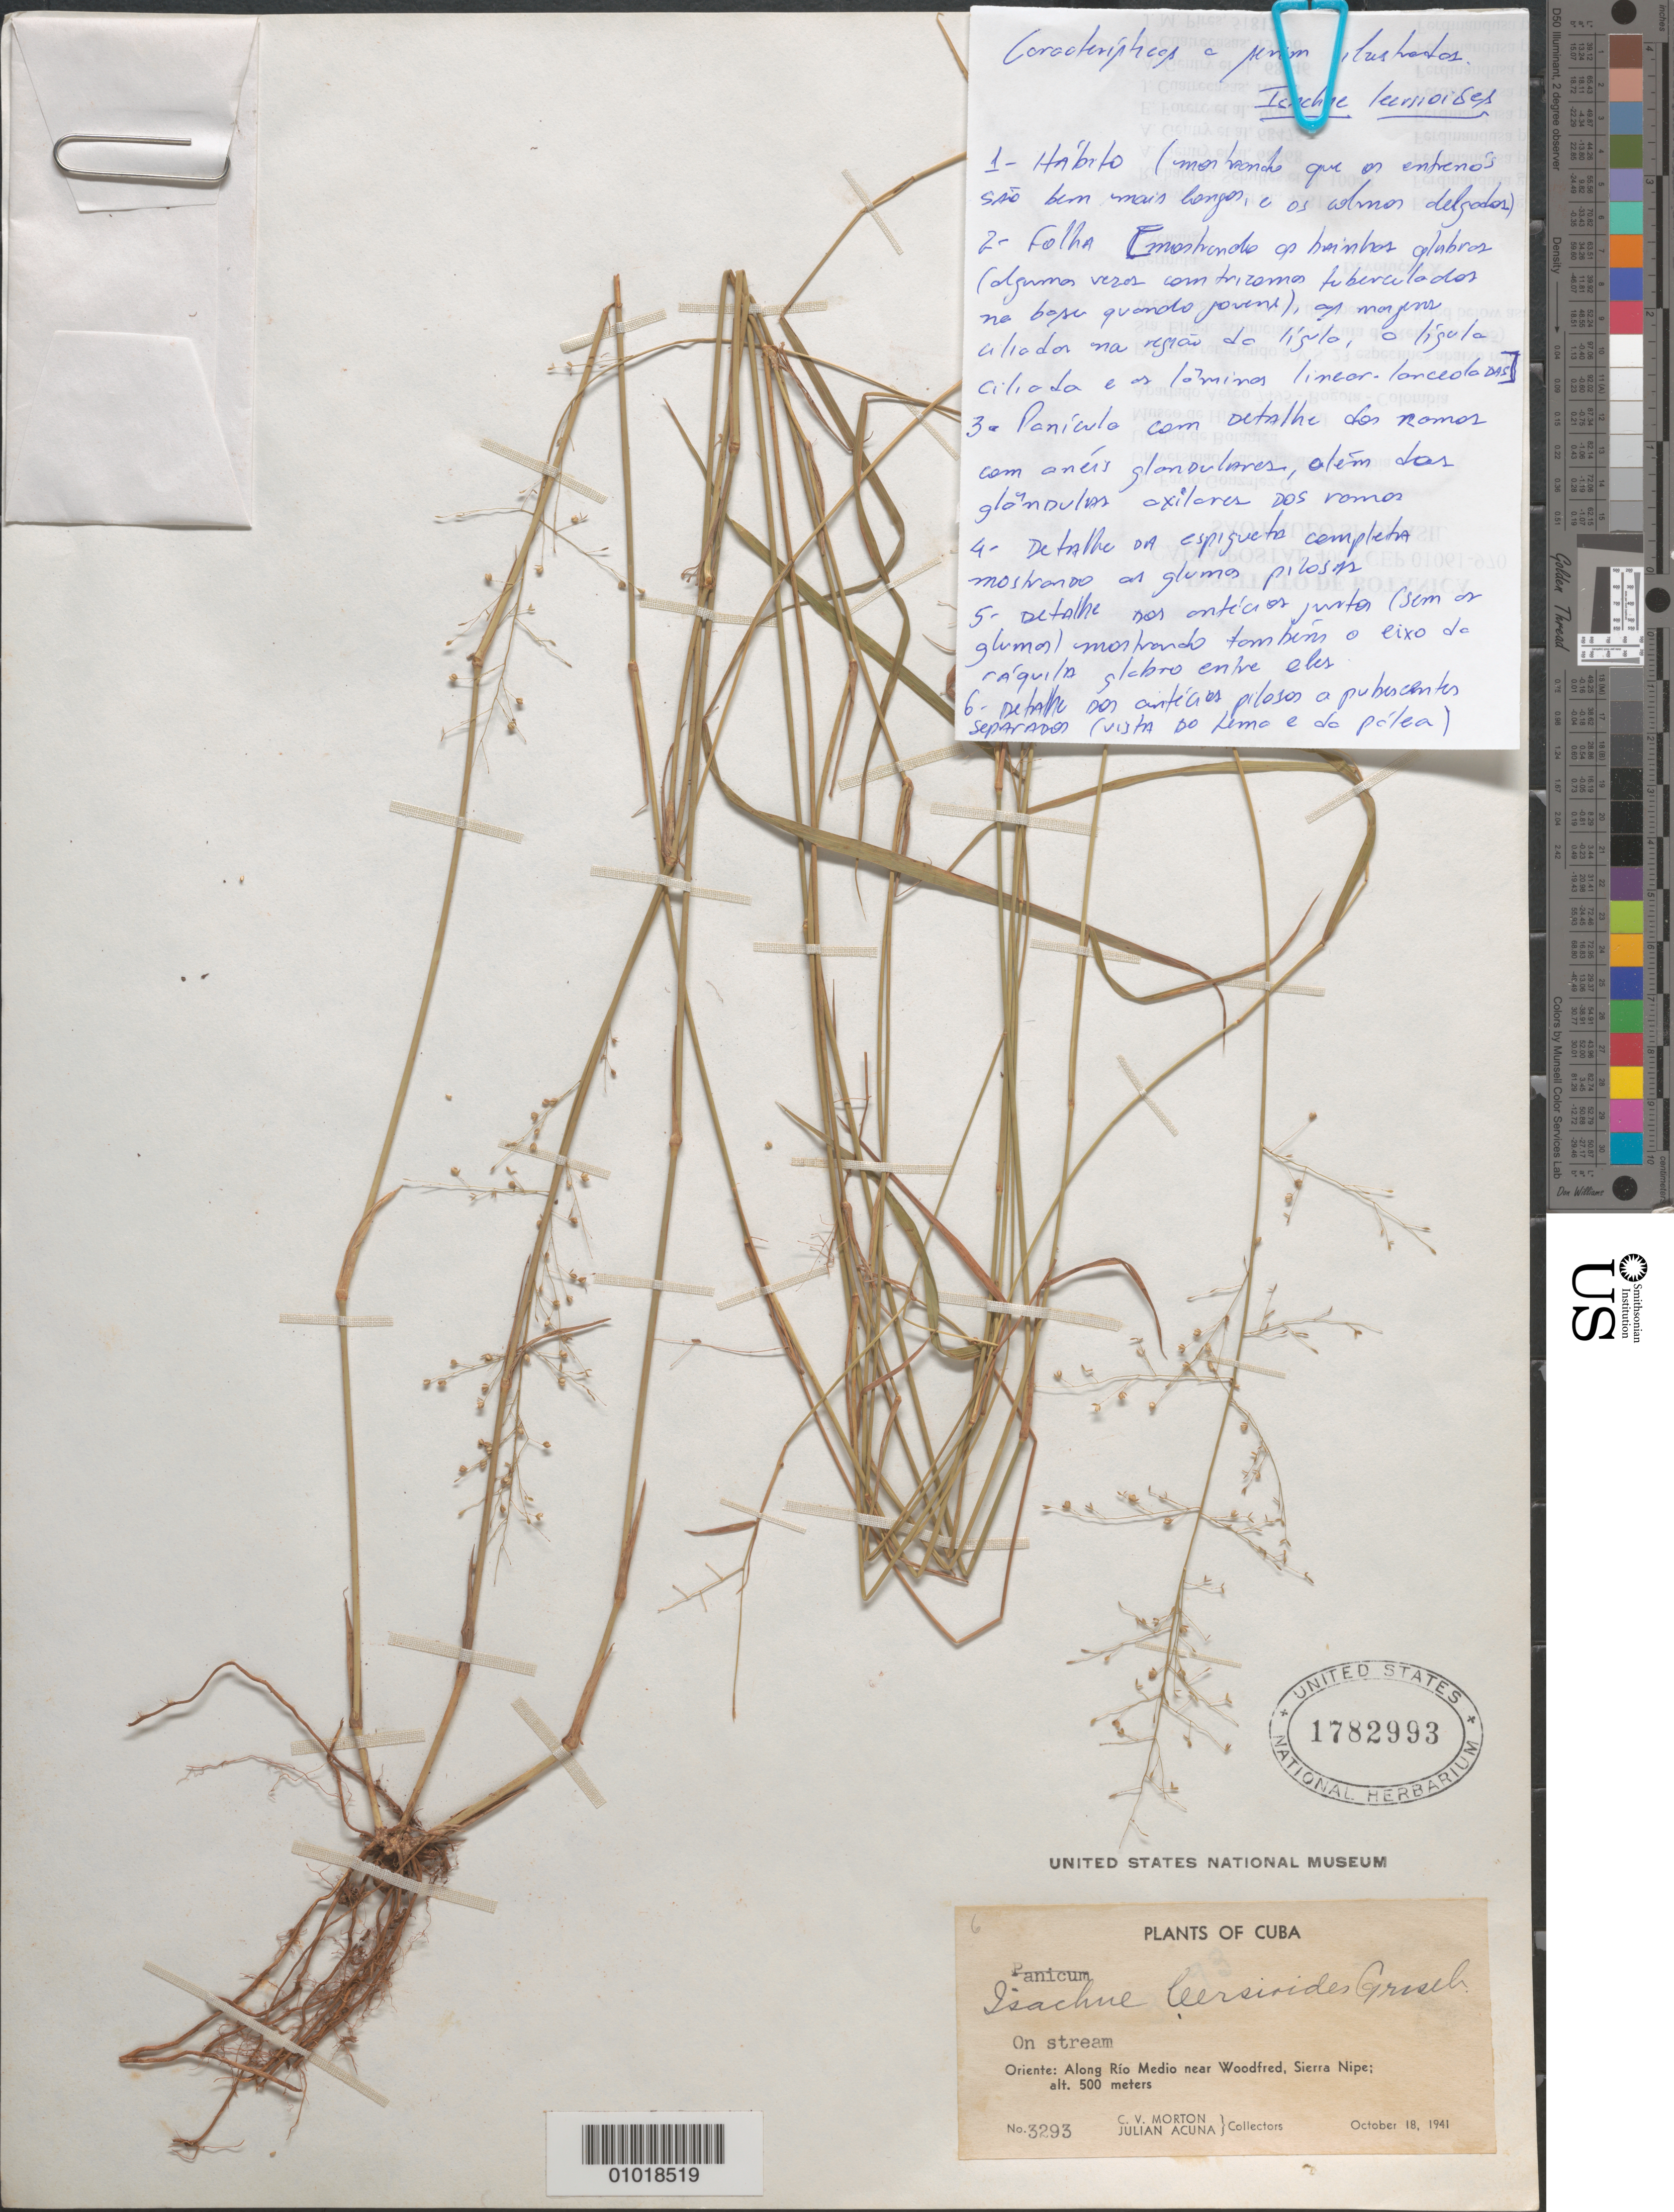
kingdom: Plantae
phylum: Tracheophyta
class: Liliopsida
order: Poales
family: Poaceae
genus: Isachne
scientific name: Isachne leersioides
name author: Griseb.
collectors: C. V. Morton & J. Acuña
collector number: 3293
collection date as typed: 18 Oct 1914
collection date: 1914-10-18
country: Cuba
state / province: Holguín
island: Cuba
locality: Oriente: Along Rio Media near Woodfred, Sierra Nipe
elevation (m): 500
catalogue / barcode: US 1782993